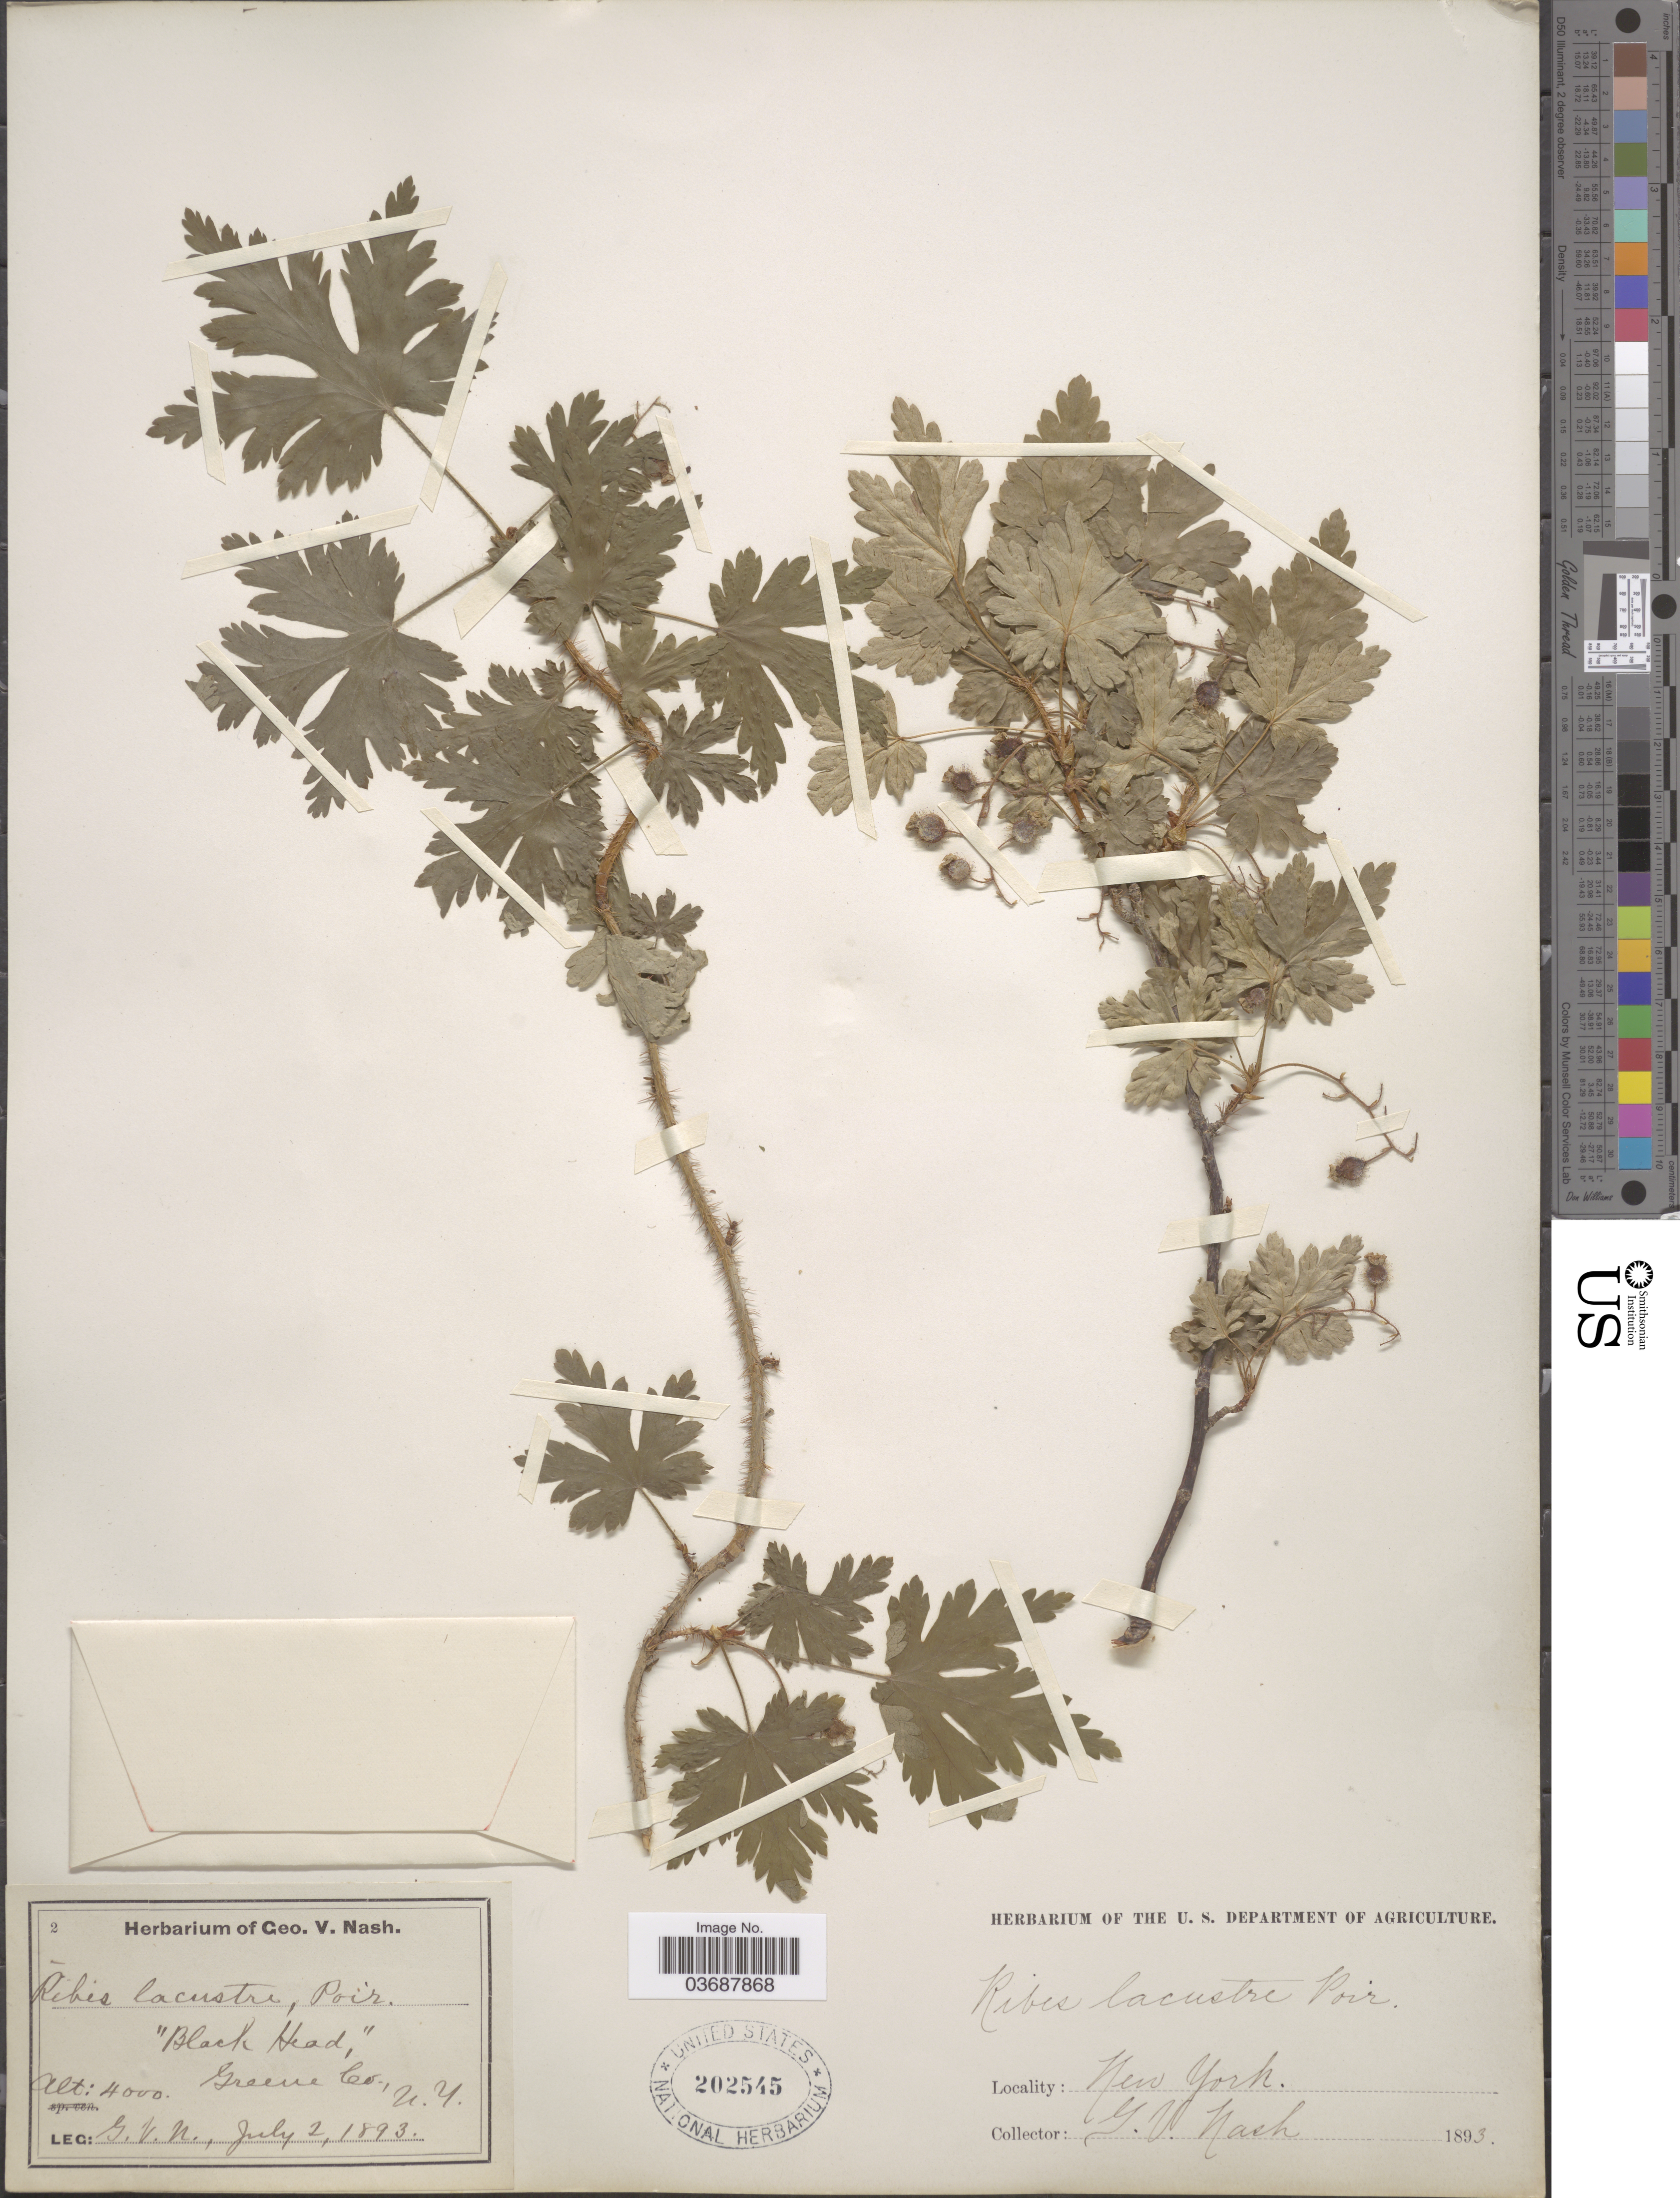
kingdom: Plantae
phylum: Tracheophyta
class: Magnoliopsida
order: Saxifragales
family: Grossulariaceae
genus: Ribes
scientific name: Ribes lacustre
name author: (Pers.) Poir.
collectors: G. V. Nash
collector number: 2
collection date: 1893-07-02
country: United States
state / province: New York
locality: Black Head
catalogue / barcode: US 202545